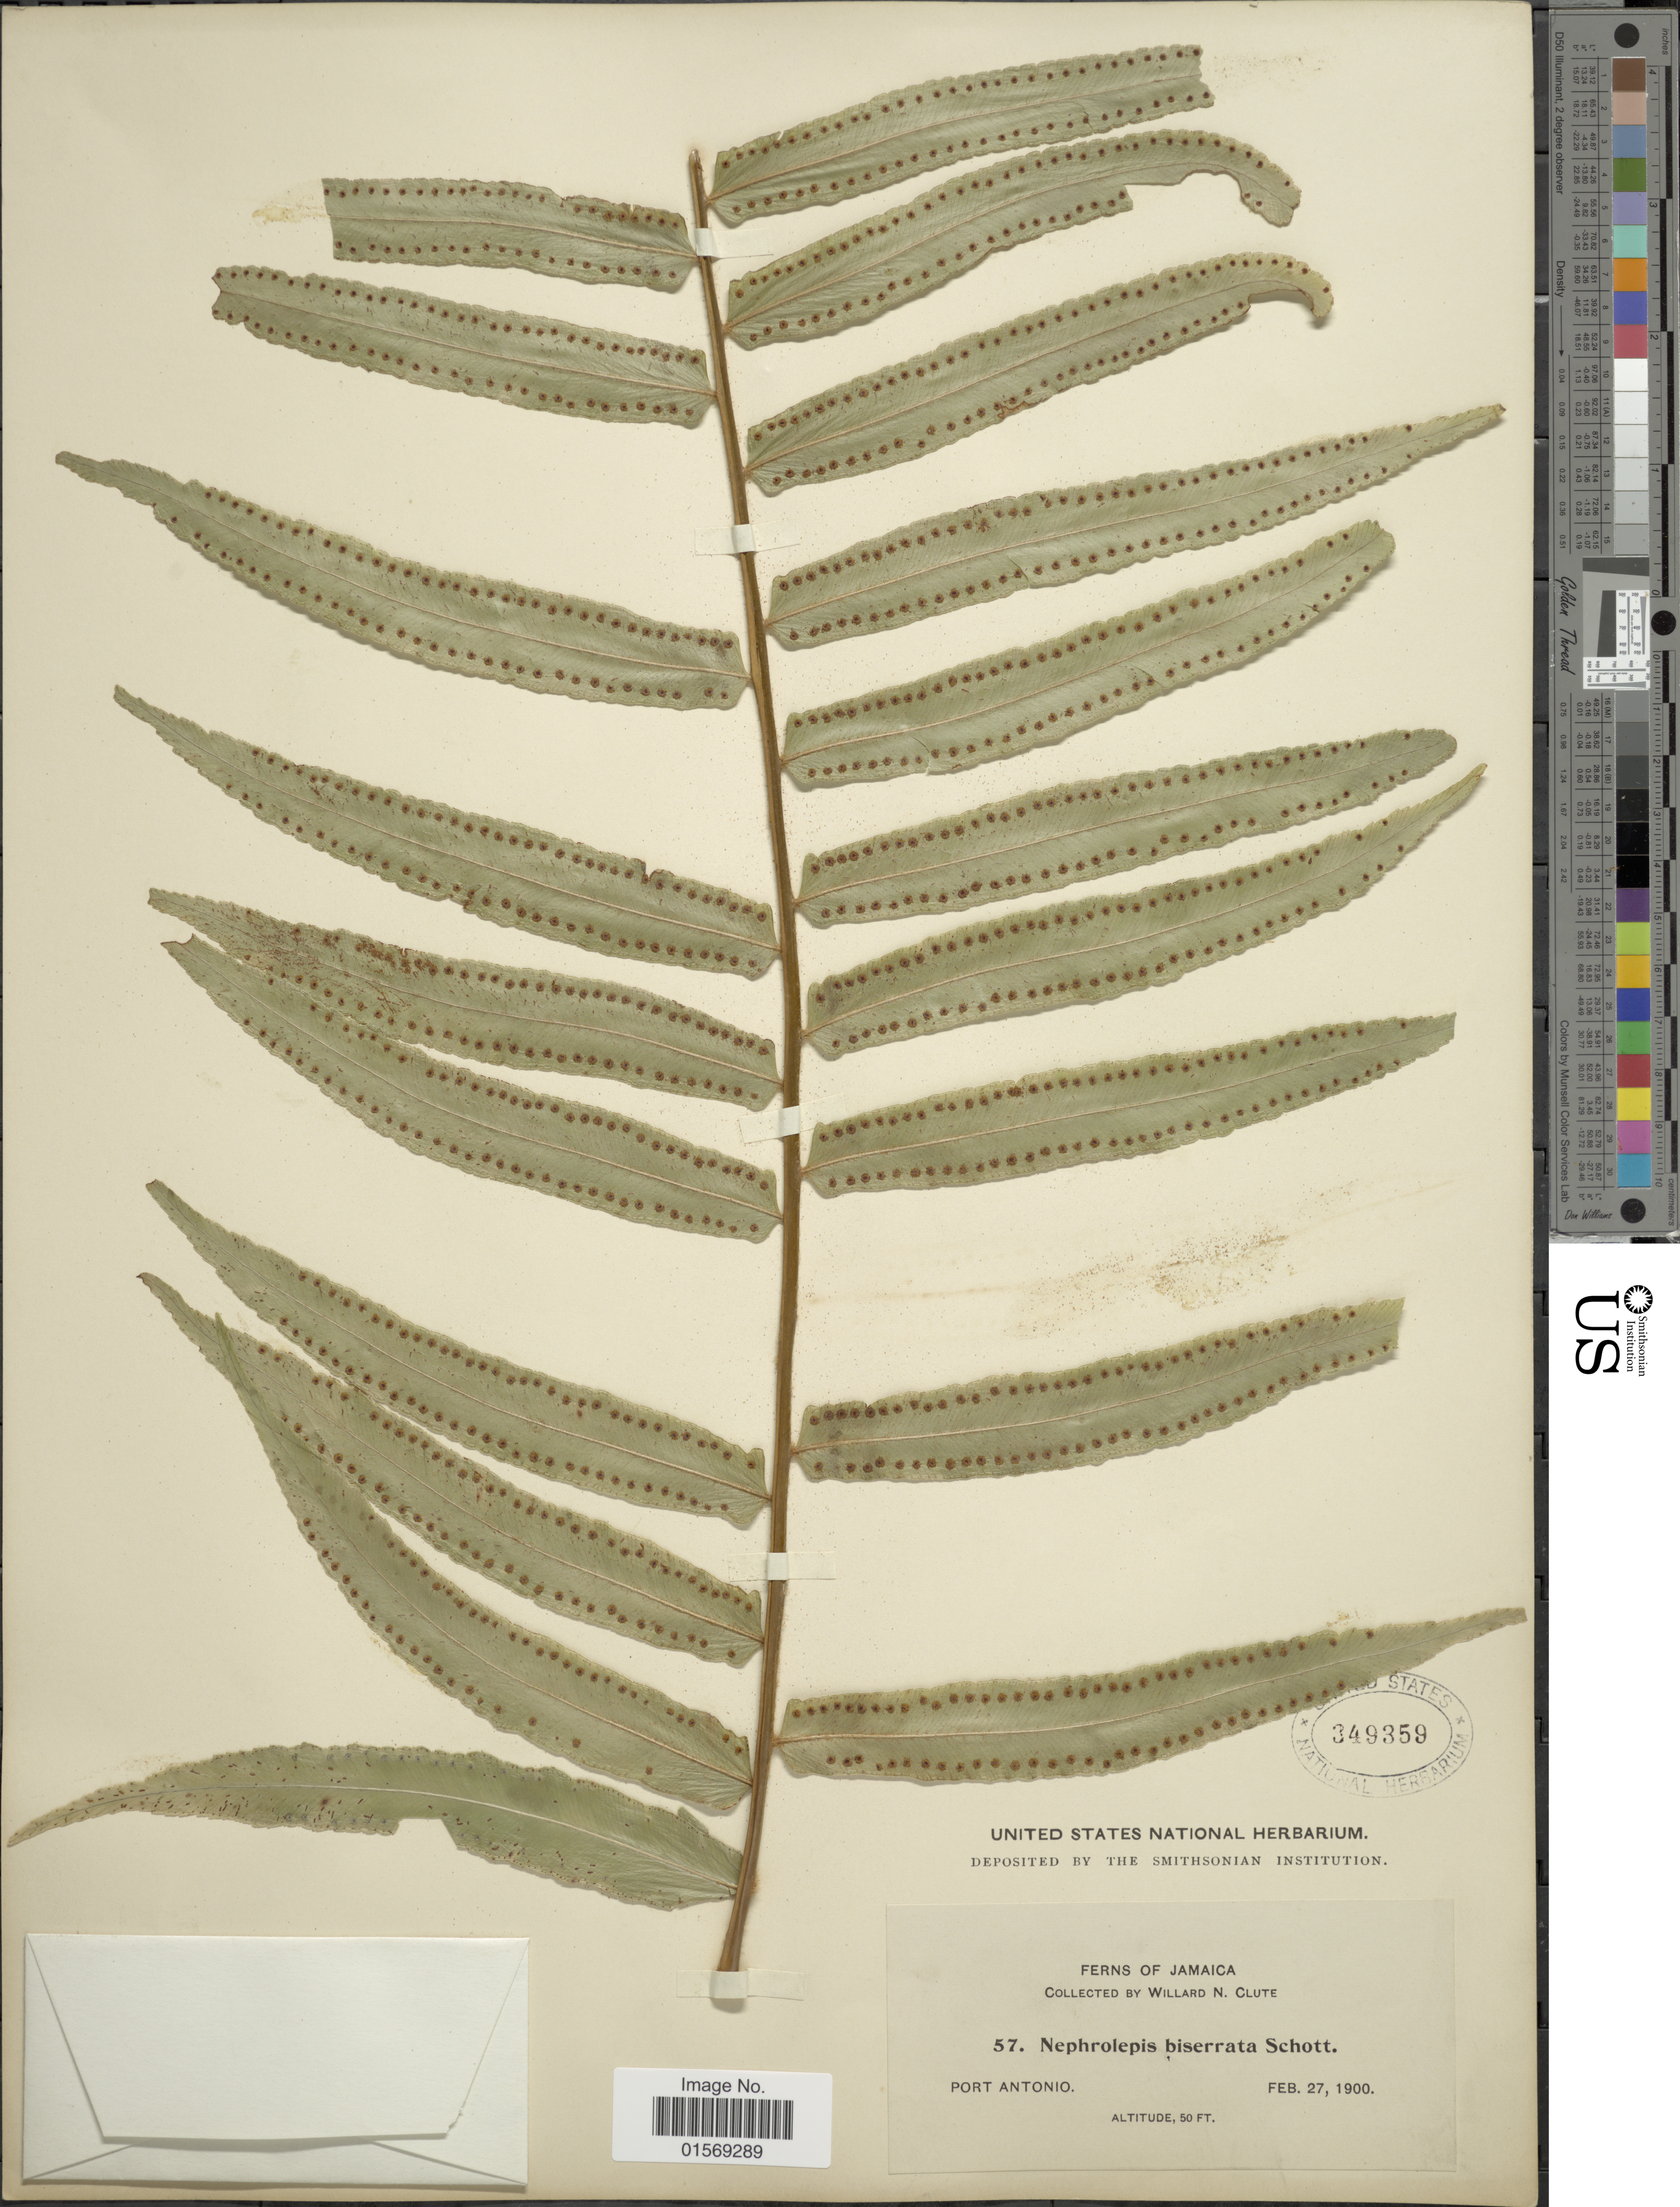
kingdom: Plantae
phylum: Tracheophyta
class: Polypodiopsida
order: Polypodiales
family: Nephrolepidaceae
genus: Nephrolepis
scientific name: Nephrolepis biserrata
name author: (Sw.) Schott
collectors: W. N. Clute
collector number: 57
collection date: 1900-02-27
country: Jamaica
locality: Jamaica, Port Antonio.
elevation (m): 15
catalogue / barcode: US 349359